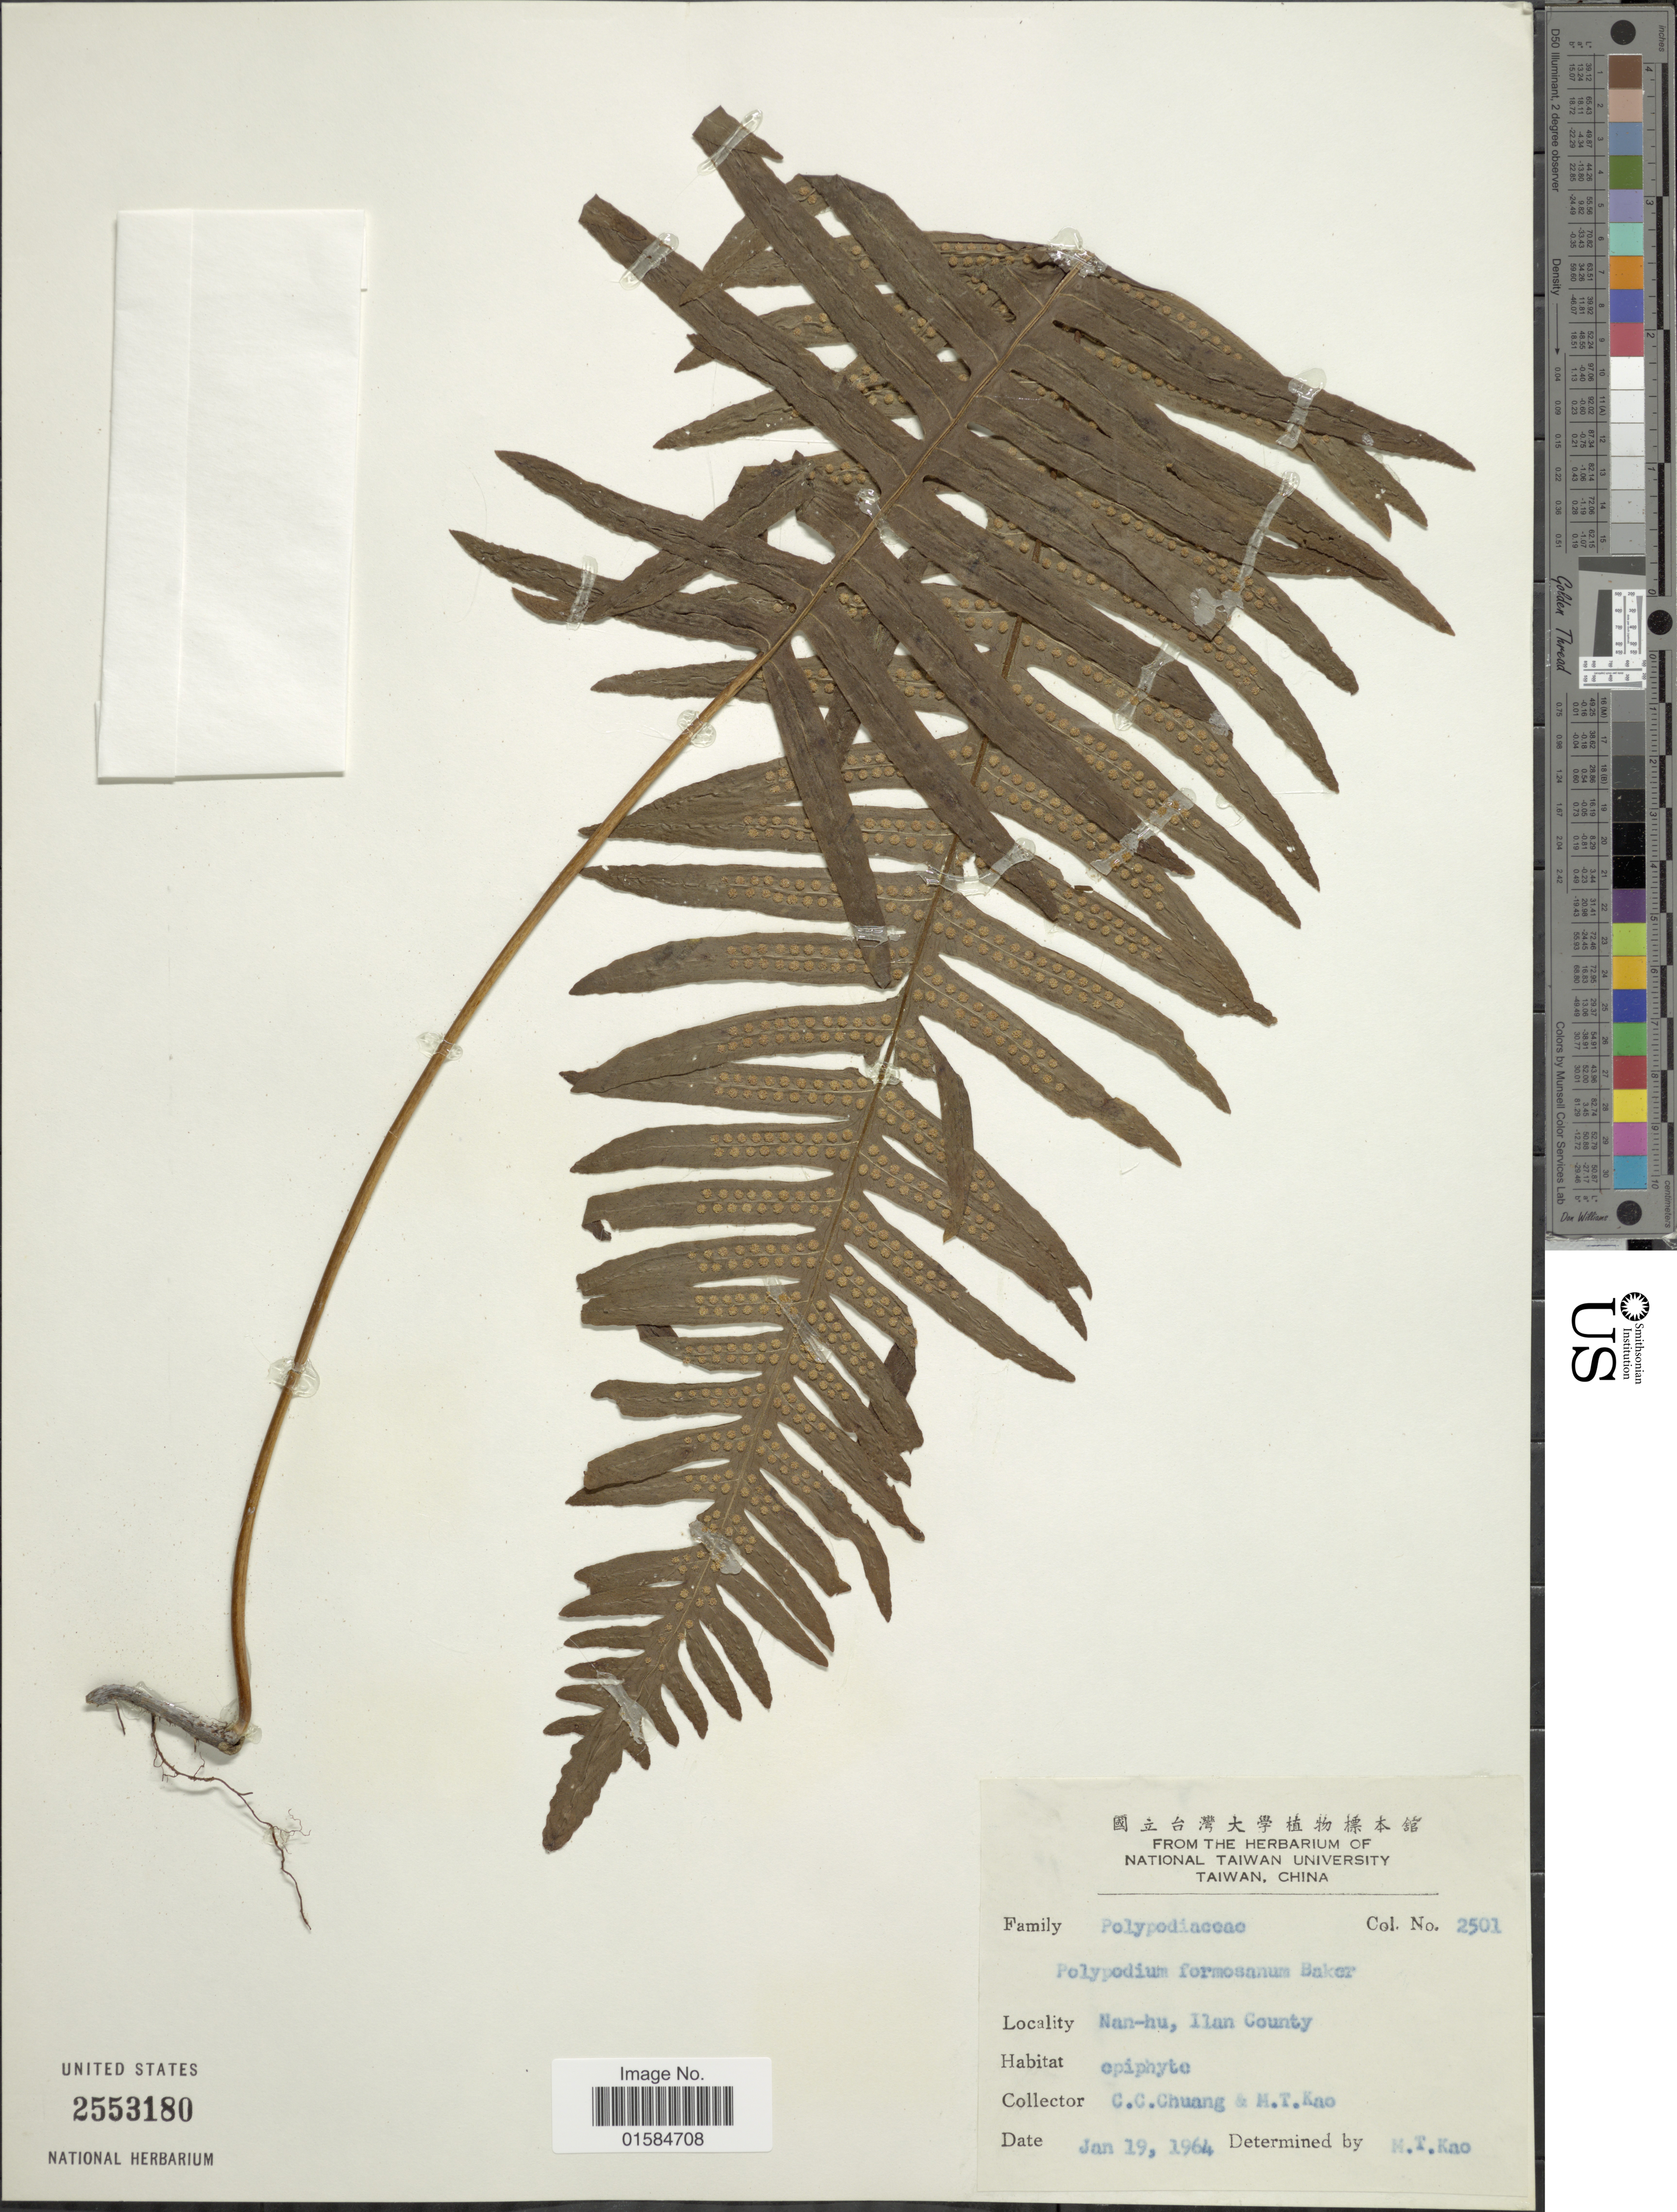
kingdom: Plantae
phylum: Tracheophyta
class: Polypodiopsida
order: Polypodiales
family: Polypodiaceae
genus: Goniophlebium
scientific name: Goniophlebium formosanum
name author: (Baker) Rödl-Linder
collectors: C. C. Chuang & M. T. Kao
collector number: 2501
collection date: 1964-01-19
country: Taiwan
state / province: Ilan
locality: Nan-hu, Ilan County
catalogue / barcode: US 2553180